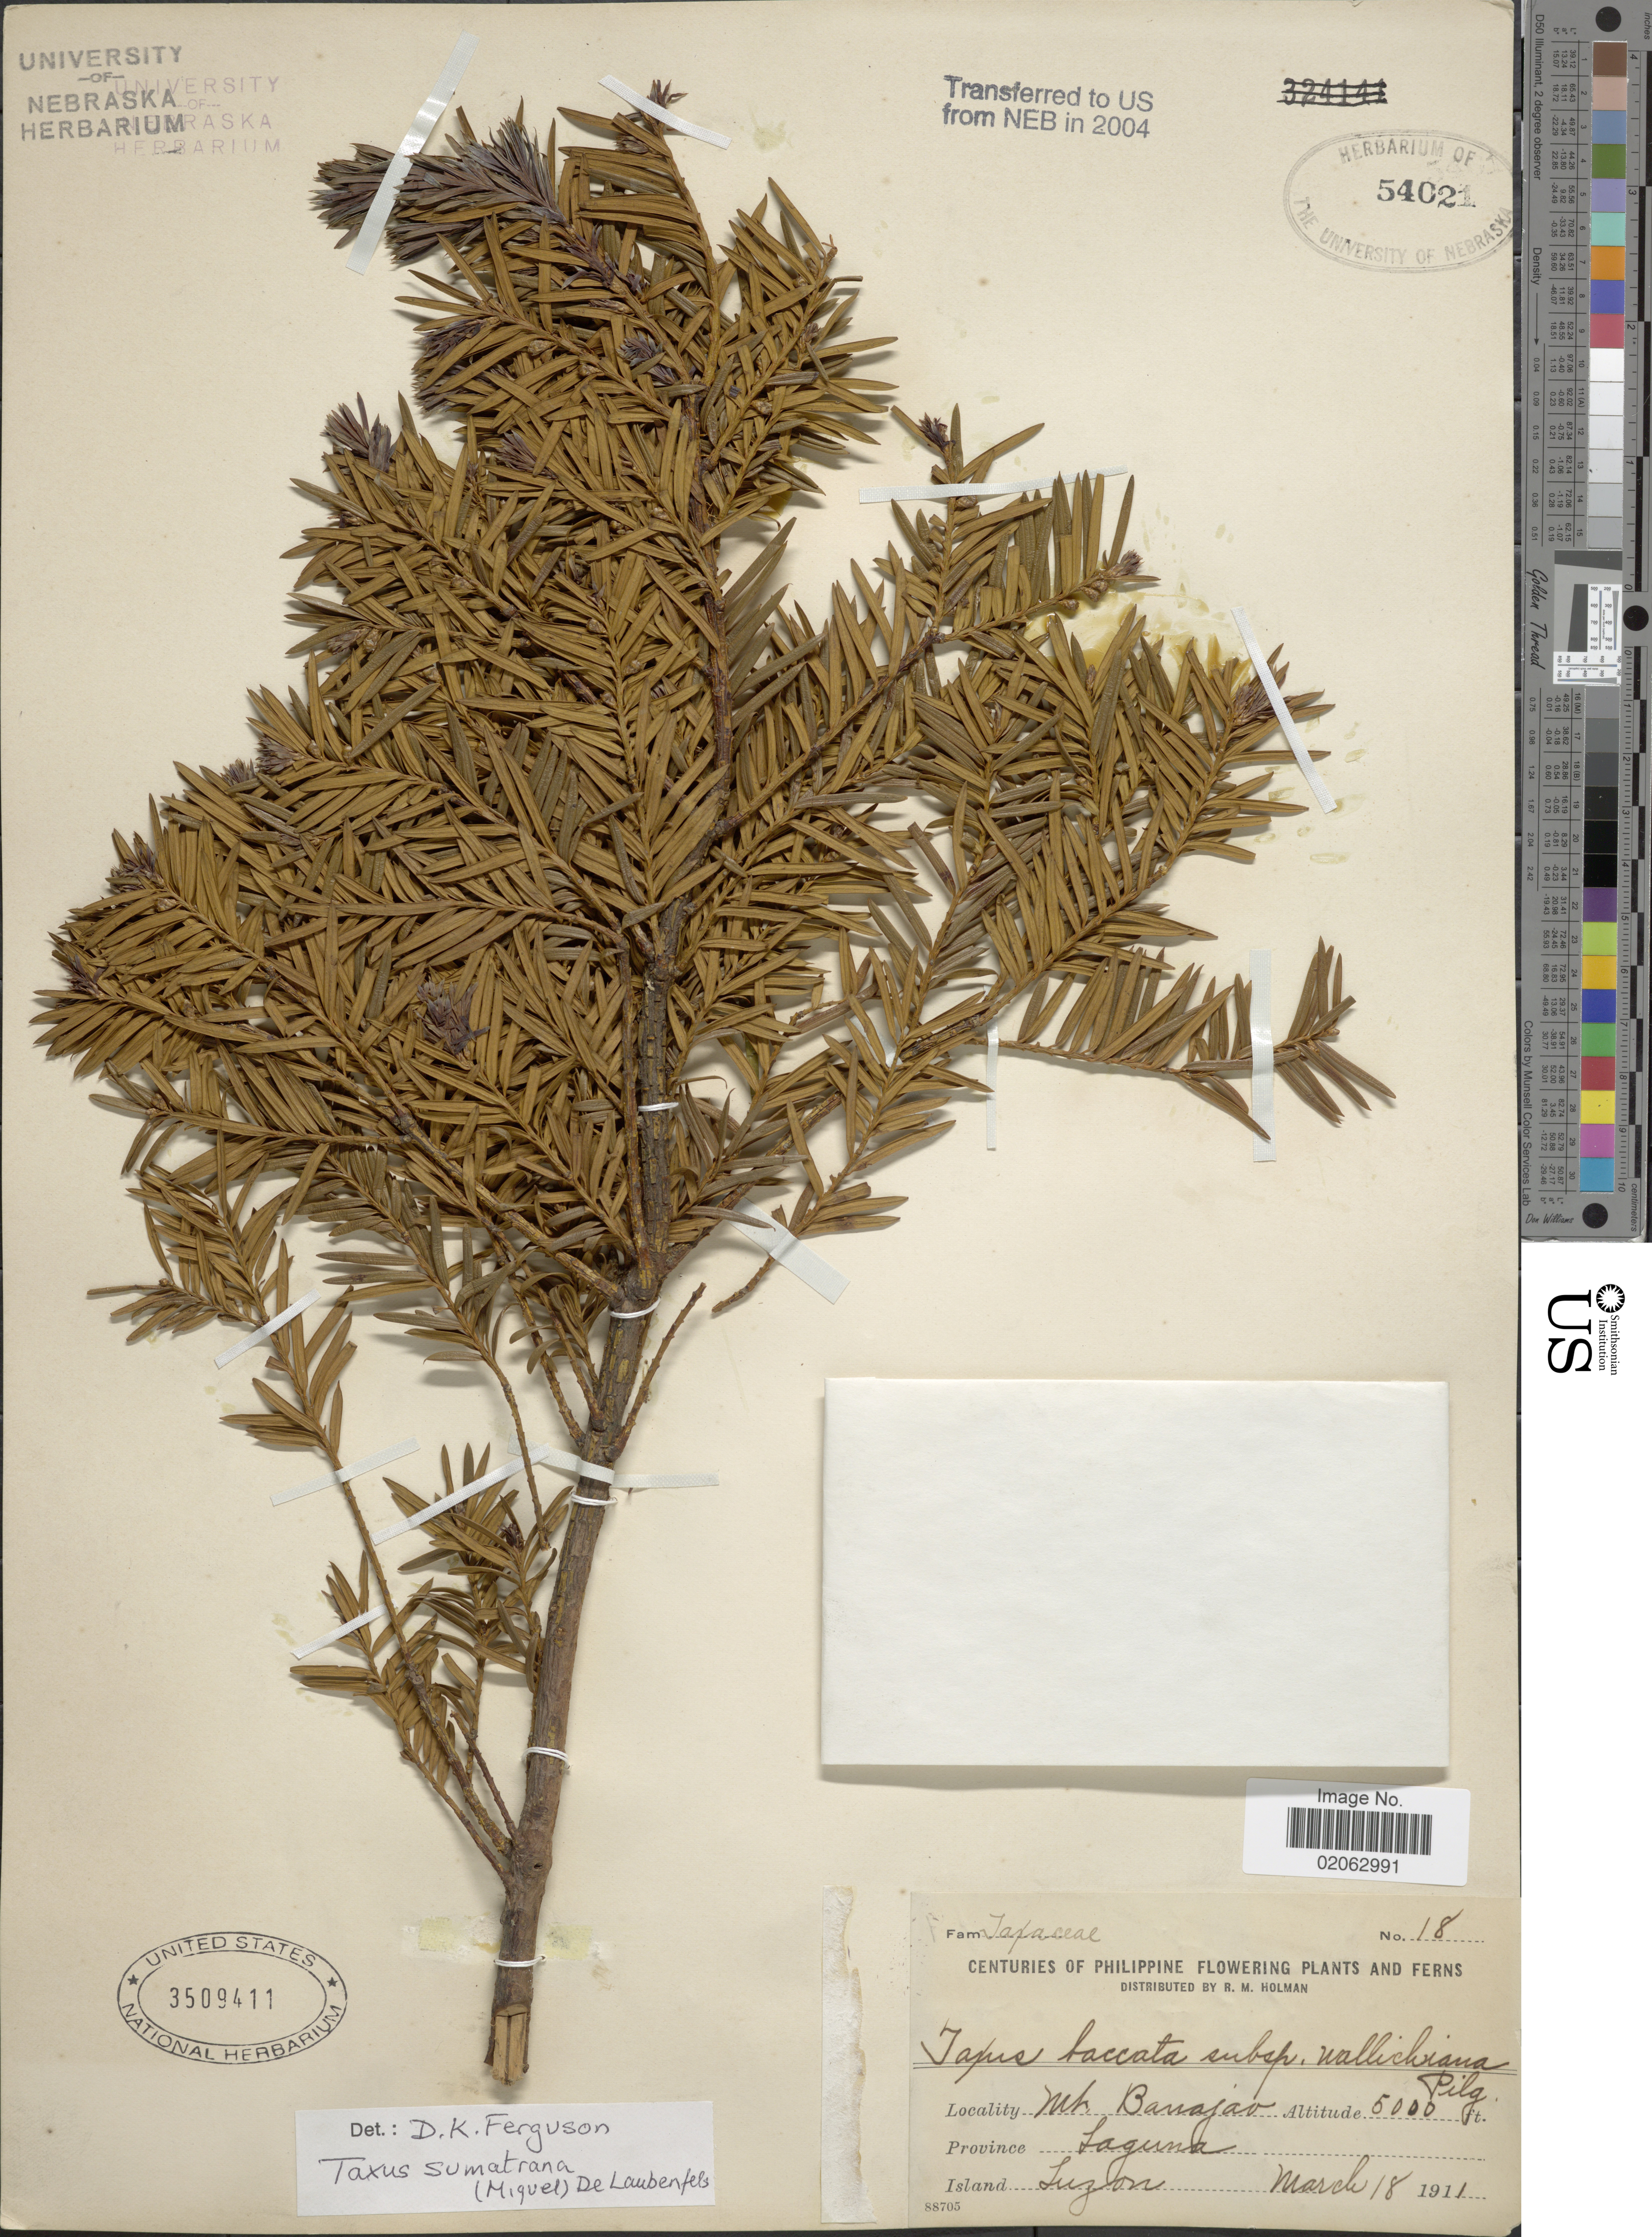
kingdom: Plantae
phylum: Tracheophyta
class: Pinopsida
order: Pinales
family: Taxaceae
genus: Taxus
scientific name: Taxus sumatrana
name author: (Miq.) de Laub.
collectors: R. Holman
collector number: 18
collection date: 1911-03-18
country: Philippines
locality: Mt. Banajao, Province Laguna, Island Luzon.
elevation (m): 1524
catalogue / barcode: US 3509411